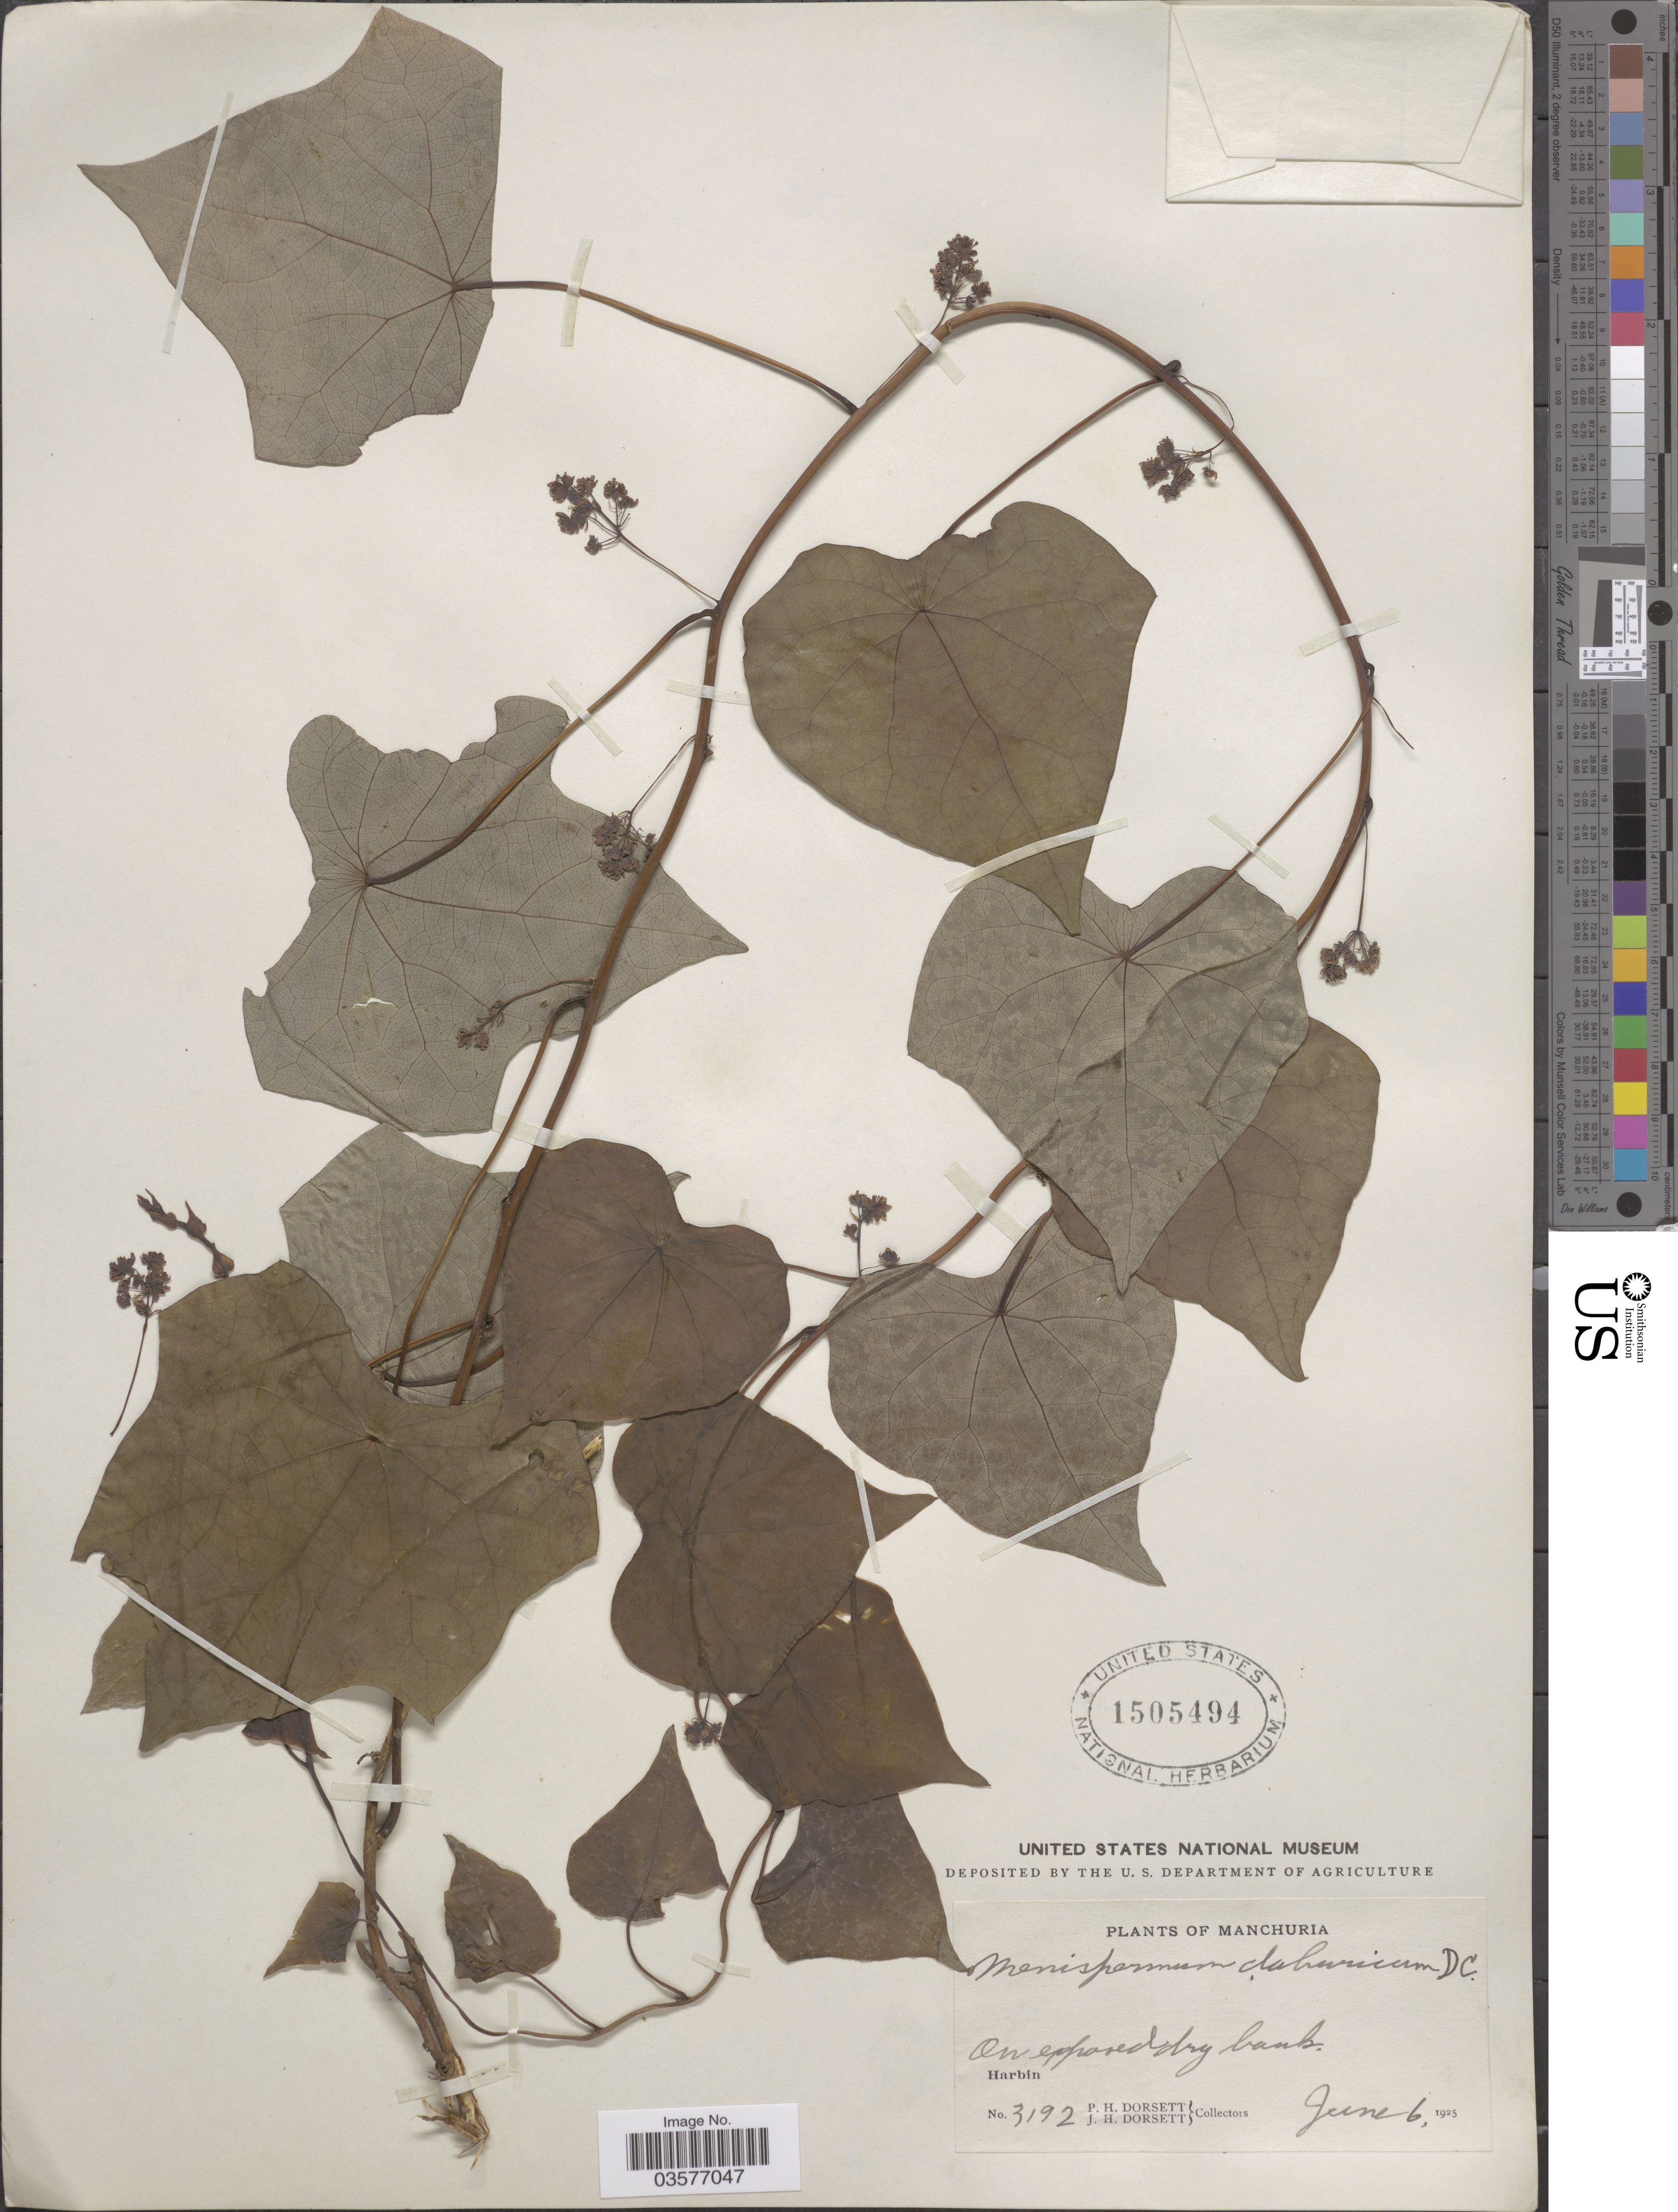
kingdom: Plantae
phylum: Tracheophyta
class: Magnoliopsida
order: Ranunculales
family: Menispermaceae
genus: Menispermum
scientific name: Menispermum dauricum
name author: DC.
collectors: P. H. Dorsett & J. Dorsett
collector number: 3192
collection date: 1925-06-06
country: China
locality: Manchuria. Harbin.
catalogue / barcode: US 1505494